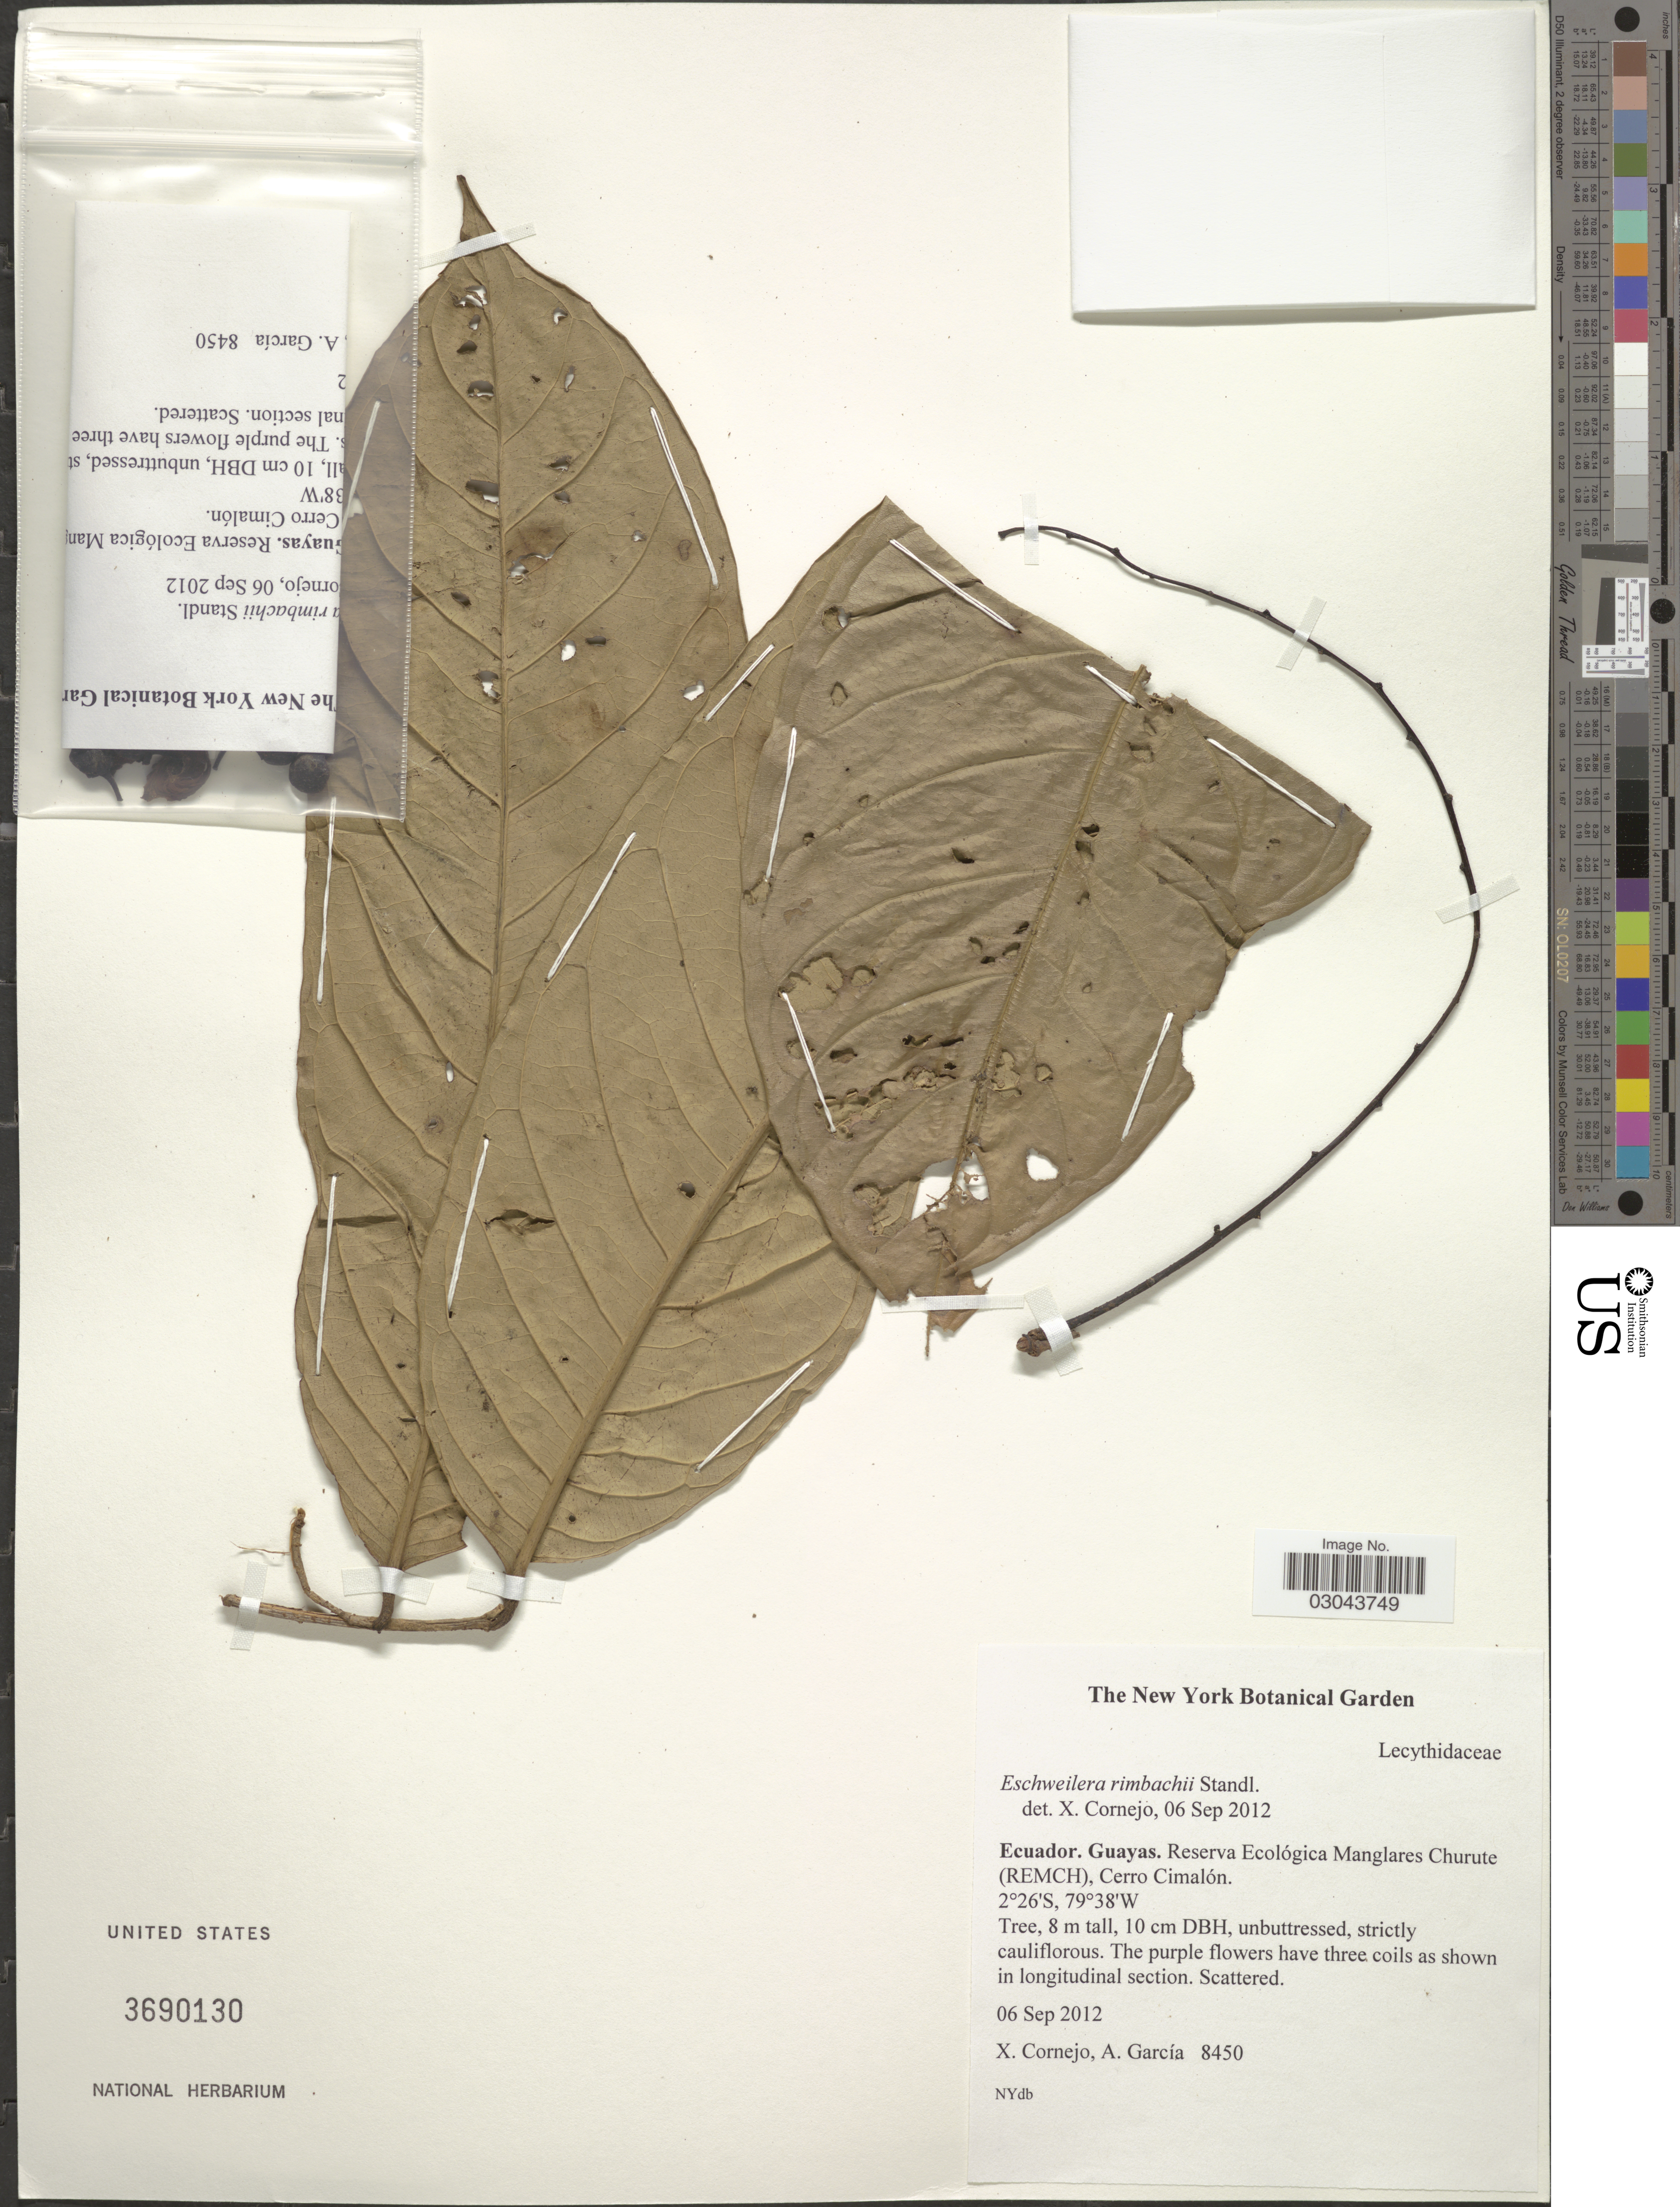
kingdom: Plantae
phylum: Tracheophyta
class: Magnoliopsida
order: Ericales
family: Lecythidaceae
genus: Eschweilera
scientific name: Eschweilera rimbachii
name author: Standl.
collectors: X. F. Cornejo & A. García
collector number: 8450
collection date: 2012-09-06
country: Ecuador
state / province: Guayas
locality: Reserva Ecológica Manglares Churute (REMCH), Cerro Cimalón.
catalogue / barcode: US 3690130